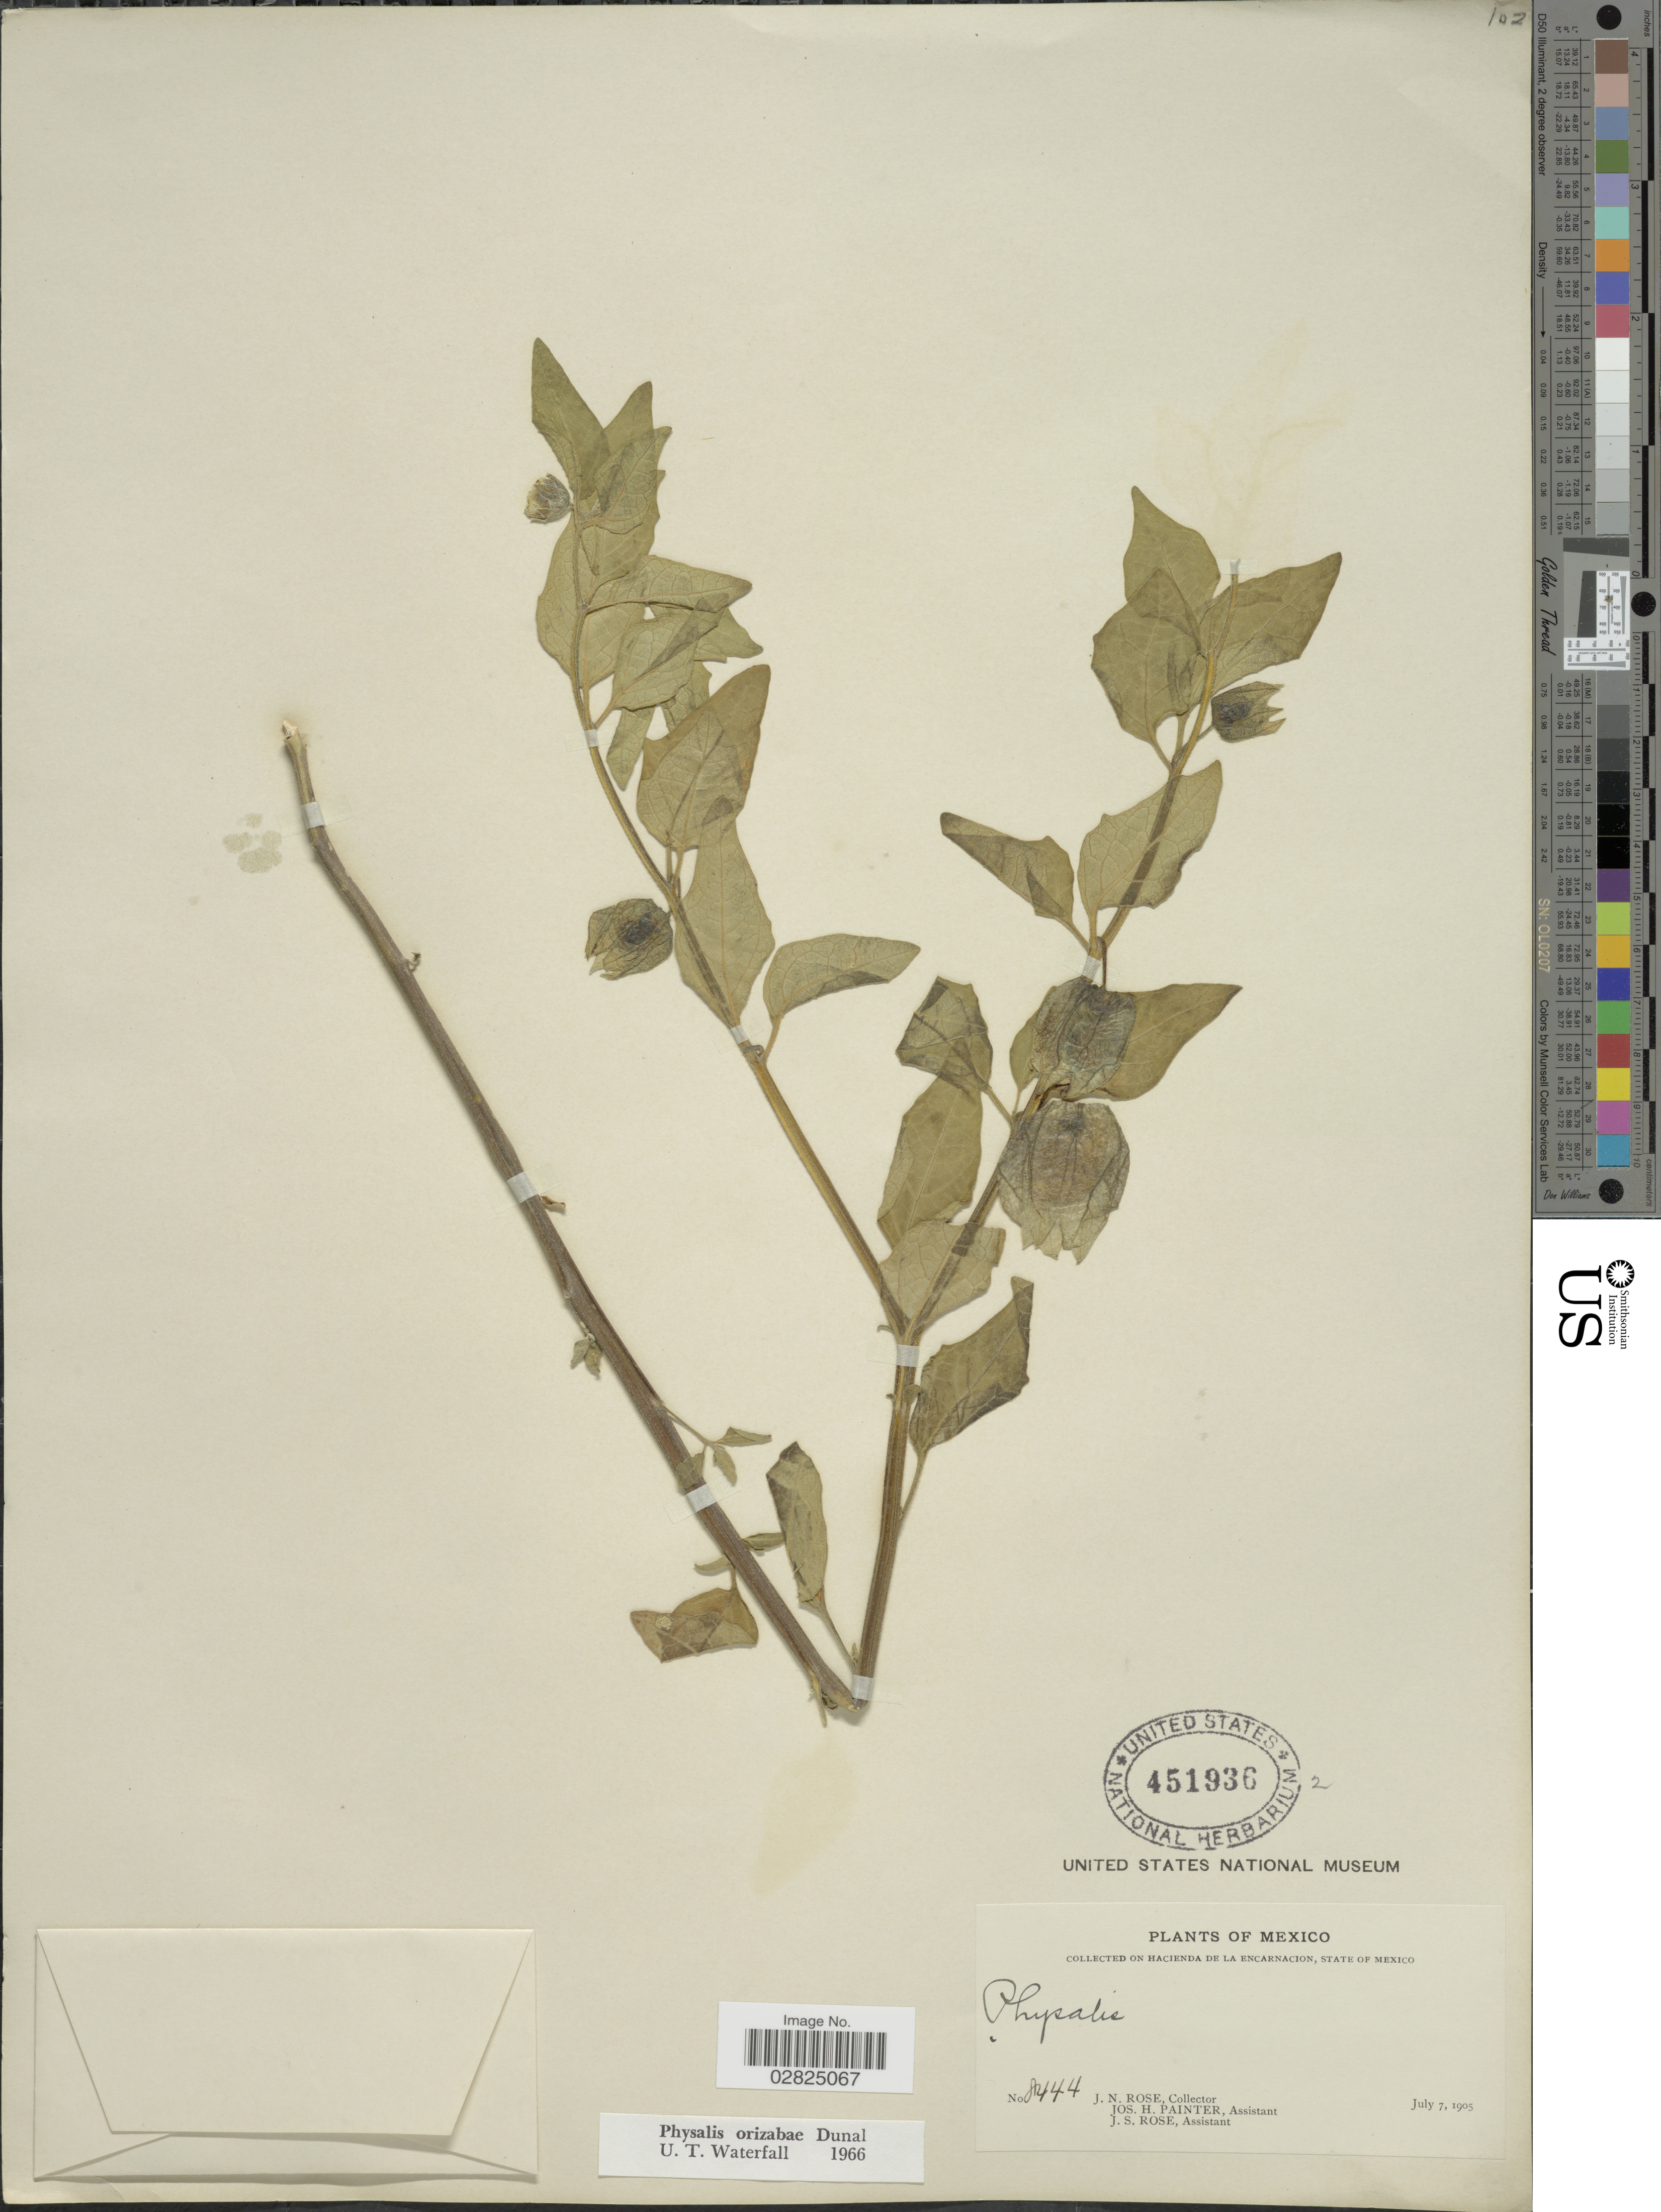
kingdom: Plantae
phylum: Tracheophyta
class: Magnoliopsida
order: Solanales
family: Solanaceae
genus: Physalis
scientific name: Physalis orizabae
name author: Dunal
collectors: J. N. Rose, J. H. Painter & J. S. Rose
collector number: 8444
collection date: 1905-07-07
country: Mexico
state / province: México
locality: Hacienda de la Encarnacion.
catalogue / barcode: US 451936